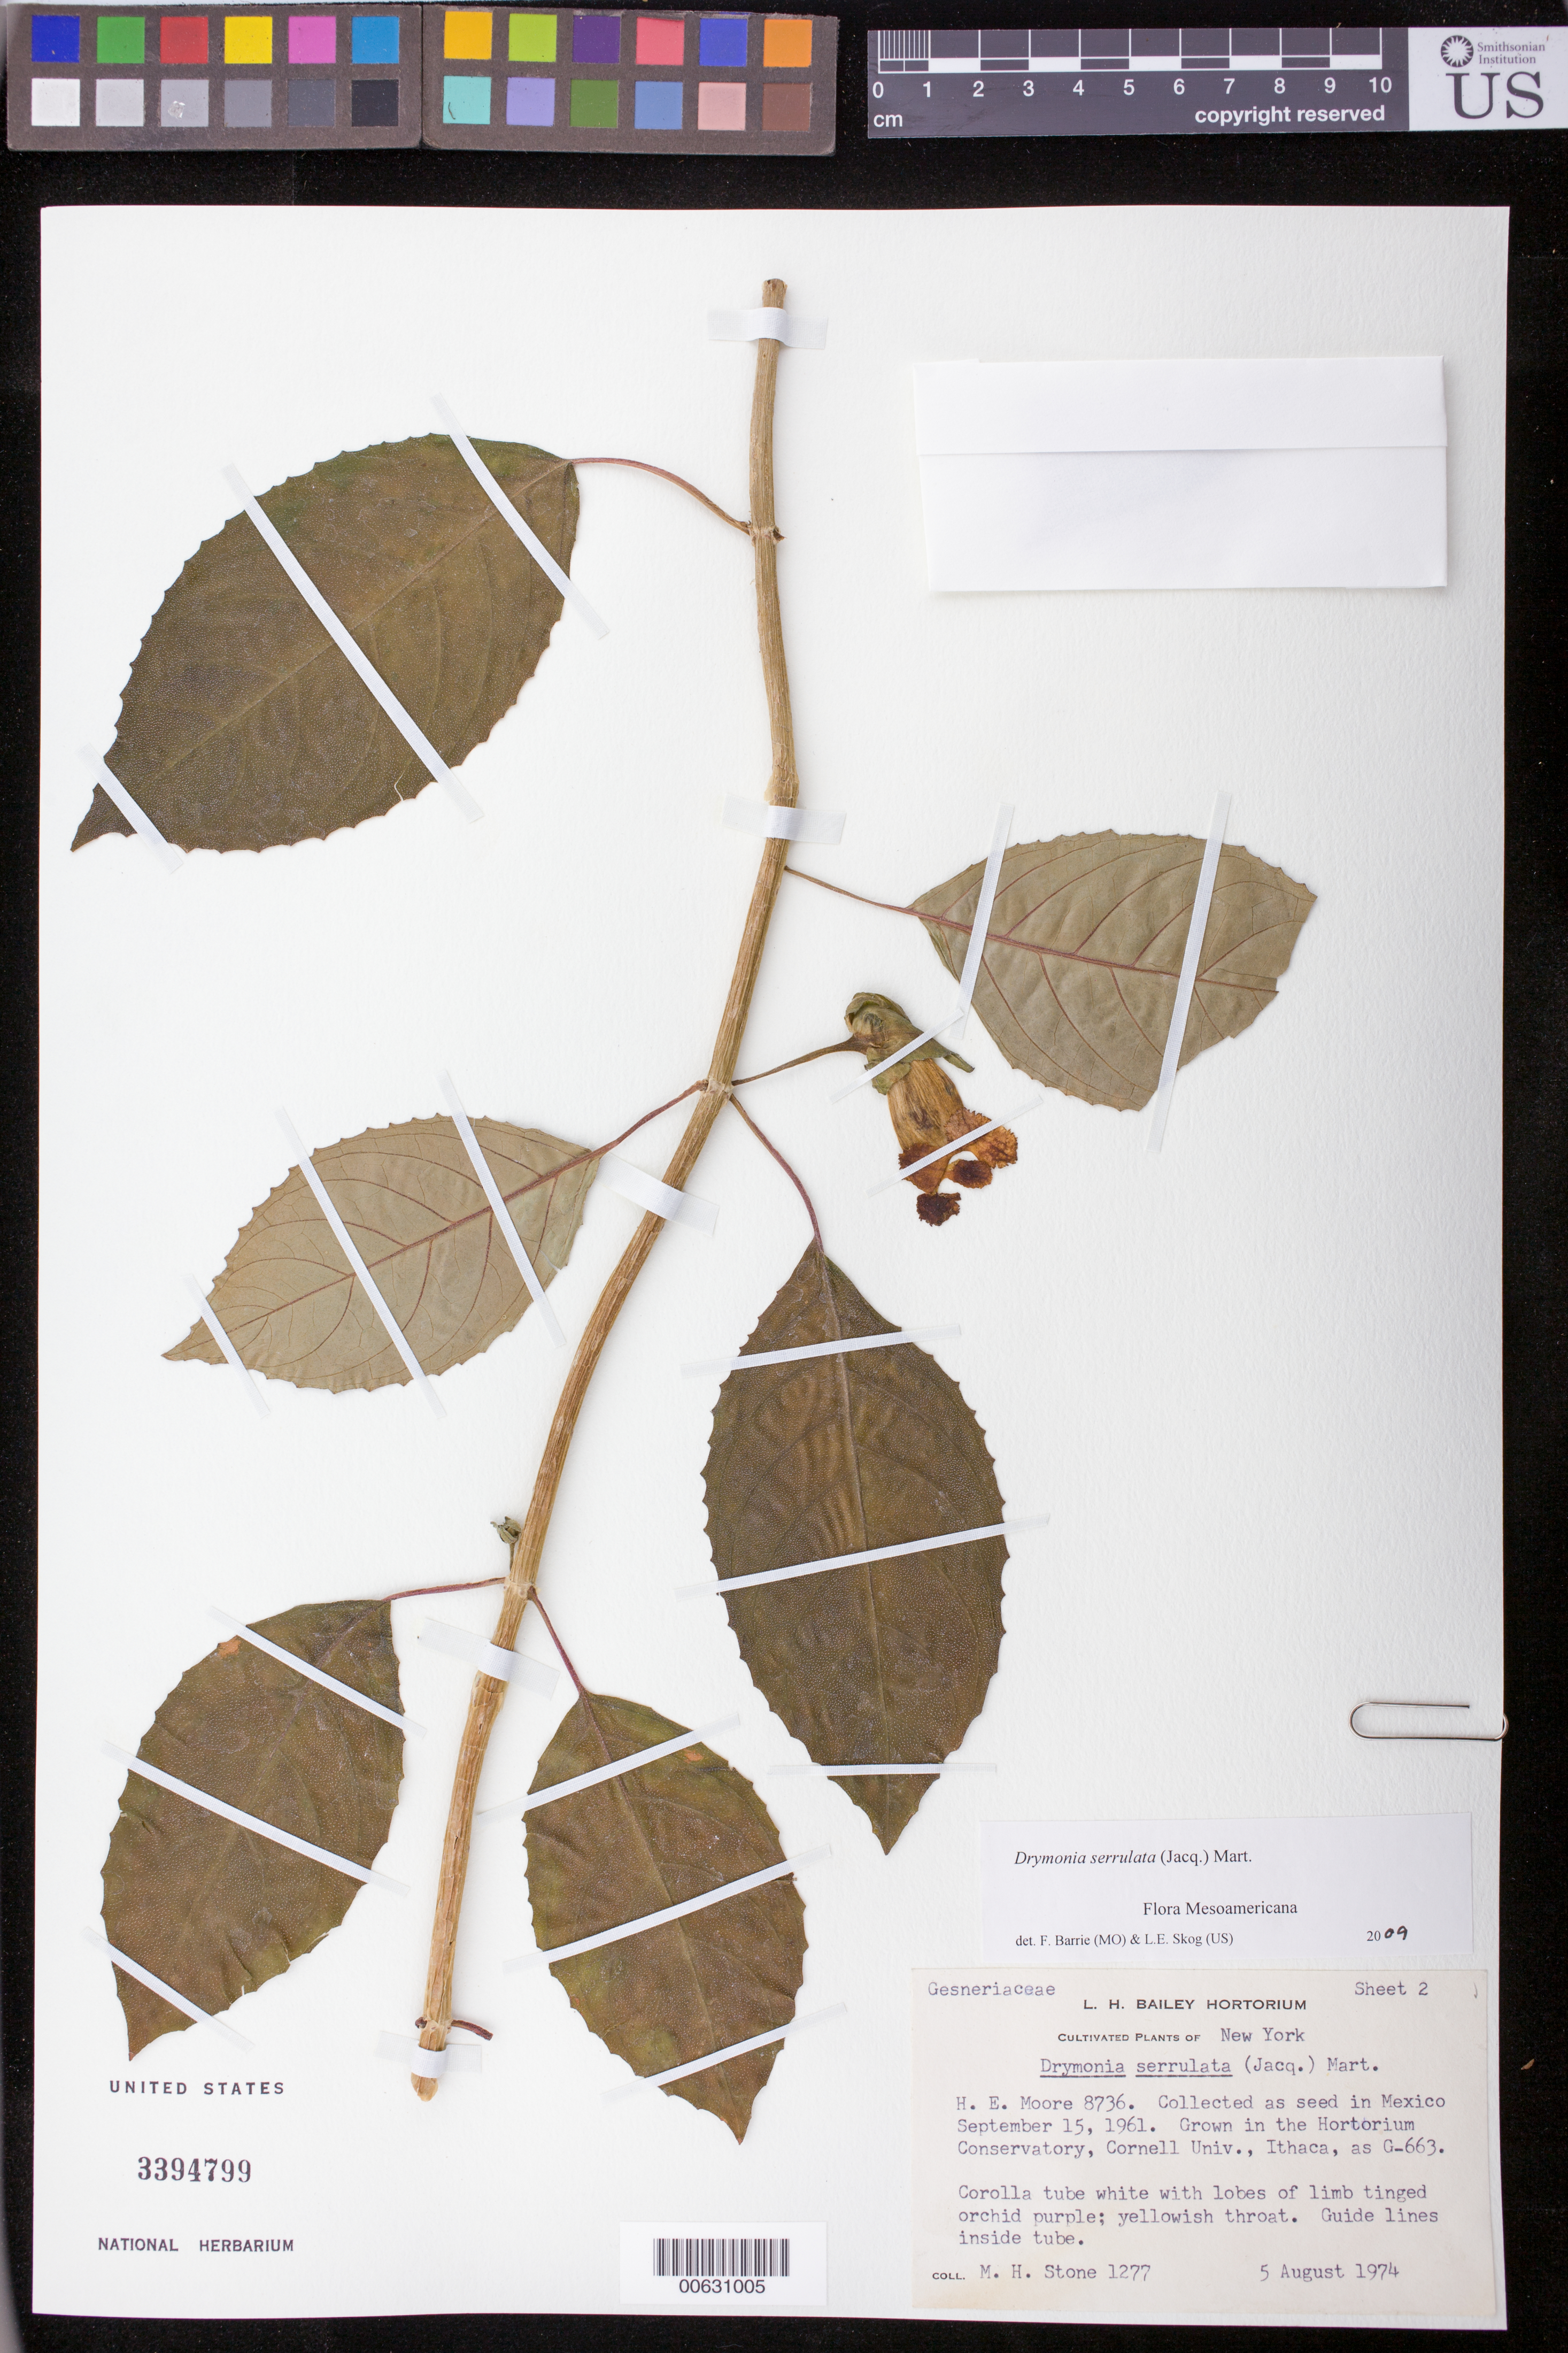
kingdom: Plantae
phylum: Tracheophyta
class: Magnoliopsida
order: Lamiales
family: Gesneriaceae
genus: Drymonia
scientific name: Drymonia serrulata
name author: (Jacq.) Mart.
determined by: Skog, Laurence E.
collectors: M. Stone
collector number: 1277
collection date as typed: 05 Aug 1974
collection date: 1974-08-05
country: Mexico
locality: Grown in the Hortorium Conservatory, Cornell Univ., Ithaca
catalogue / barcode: US 3394799